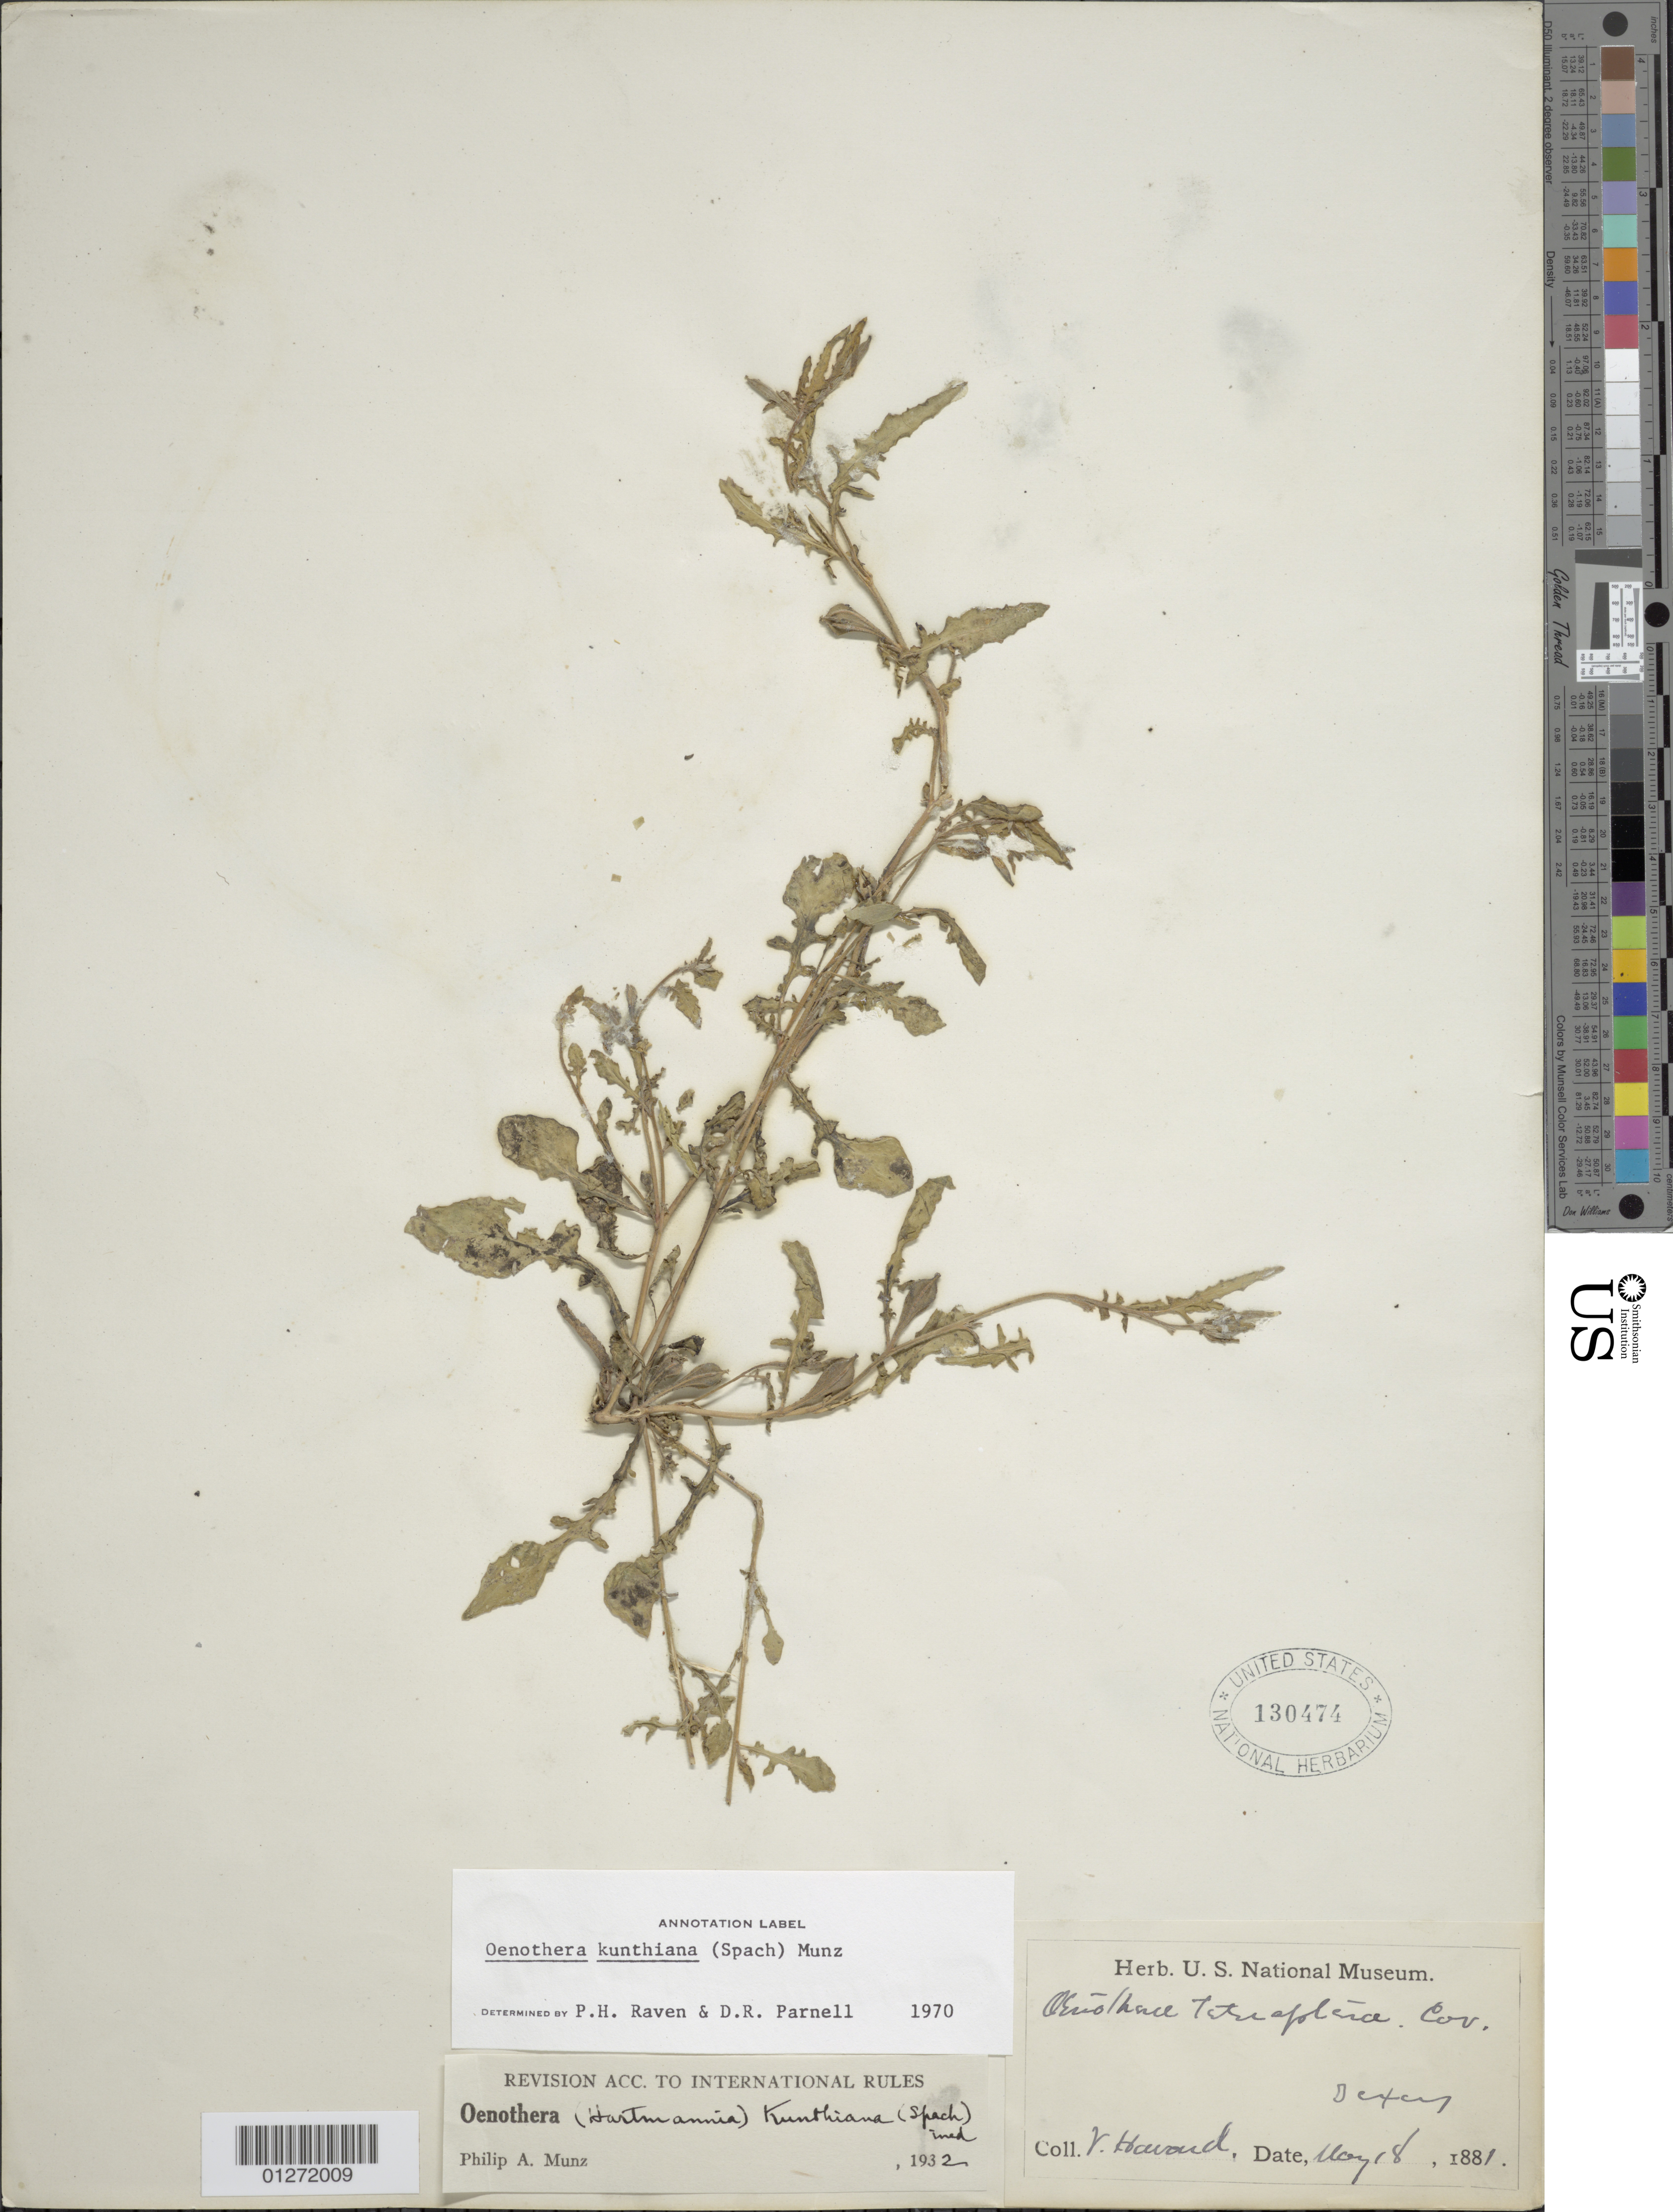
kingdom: Plantae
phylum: Tracheophyta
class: Magnoliopsida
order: Myrtales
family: Onagraceae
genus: Oenothera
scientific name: Oenothera kunthiana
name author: (Spach) Munz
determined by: Raven, P. H.; Parnell, D. R.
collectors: V. Havard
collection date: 1881-05-18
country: United States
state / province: Texas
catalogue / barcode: US 130474